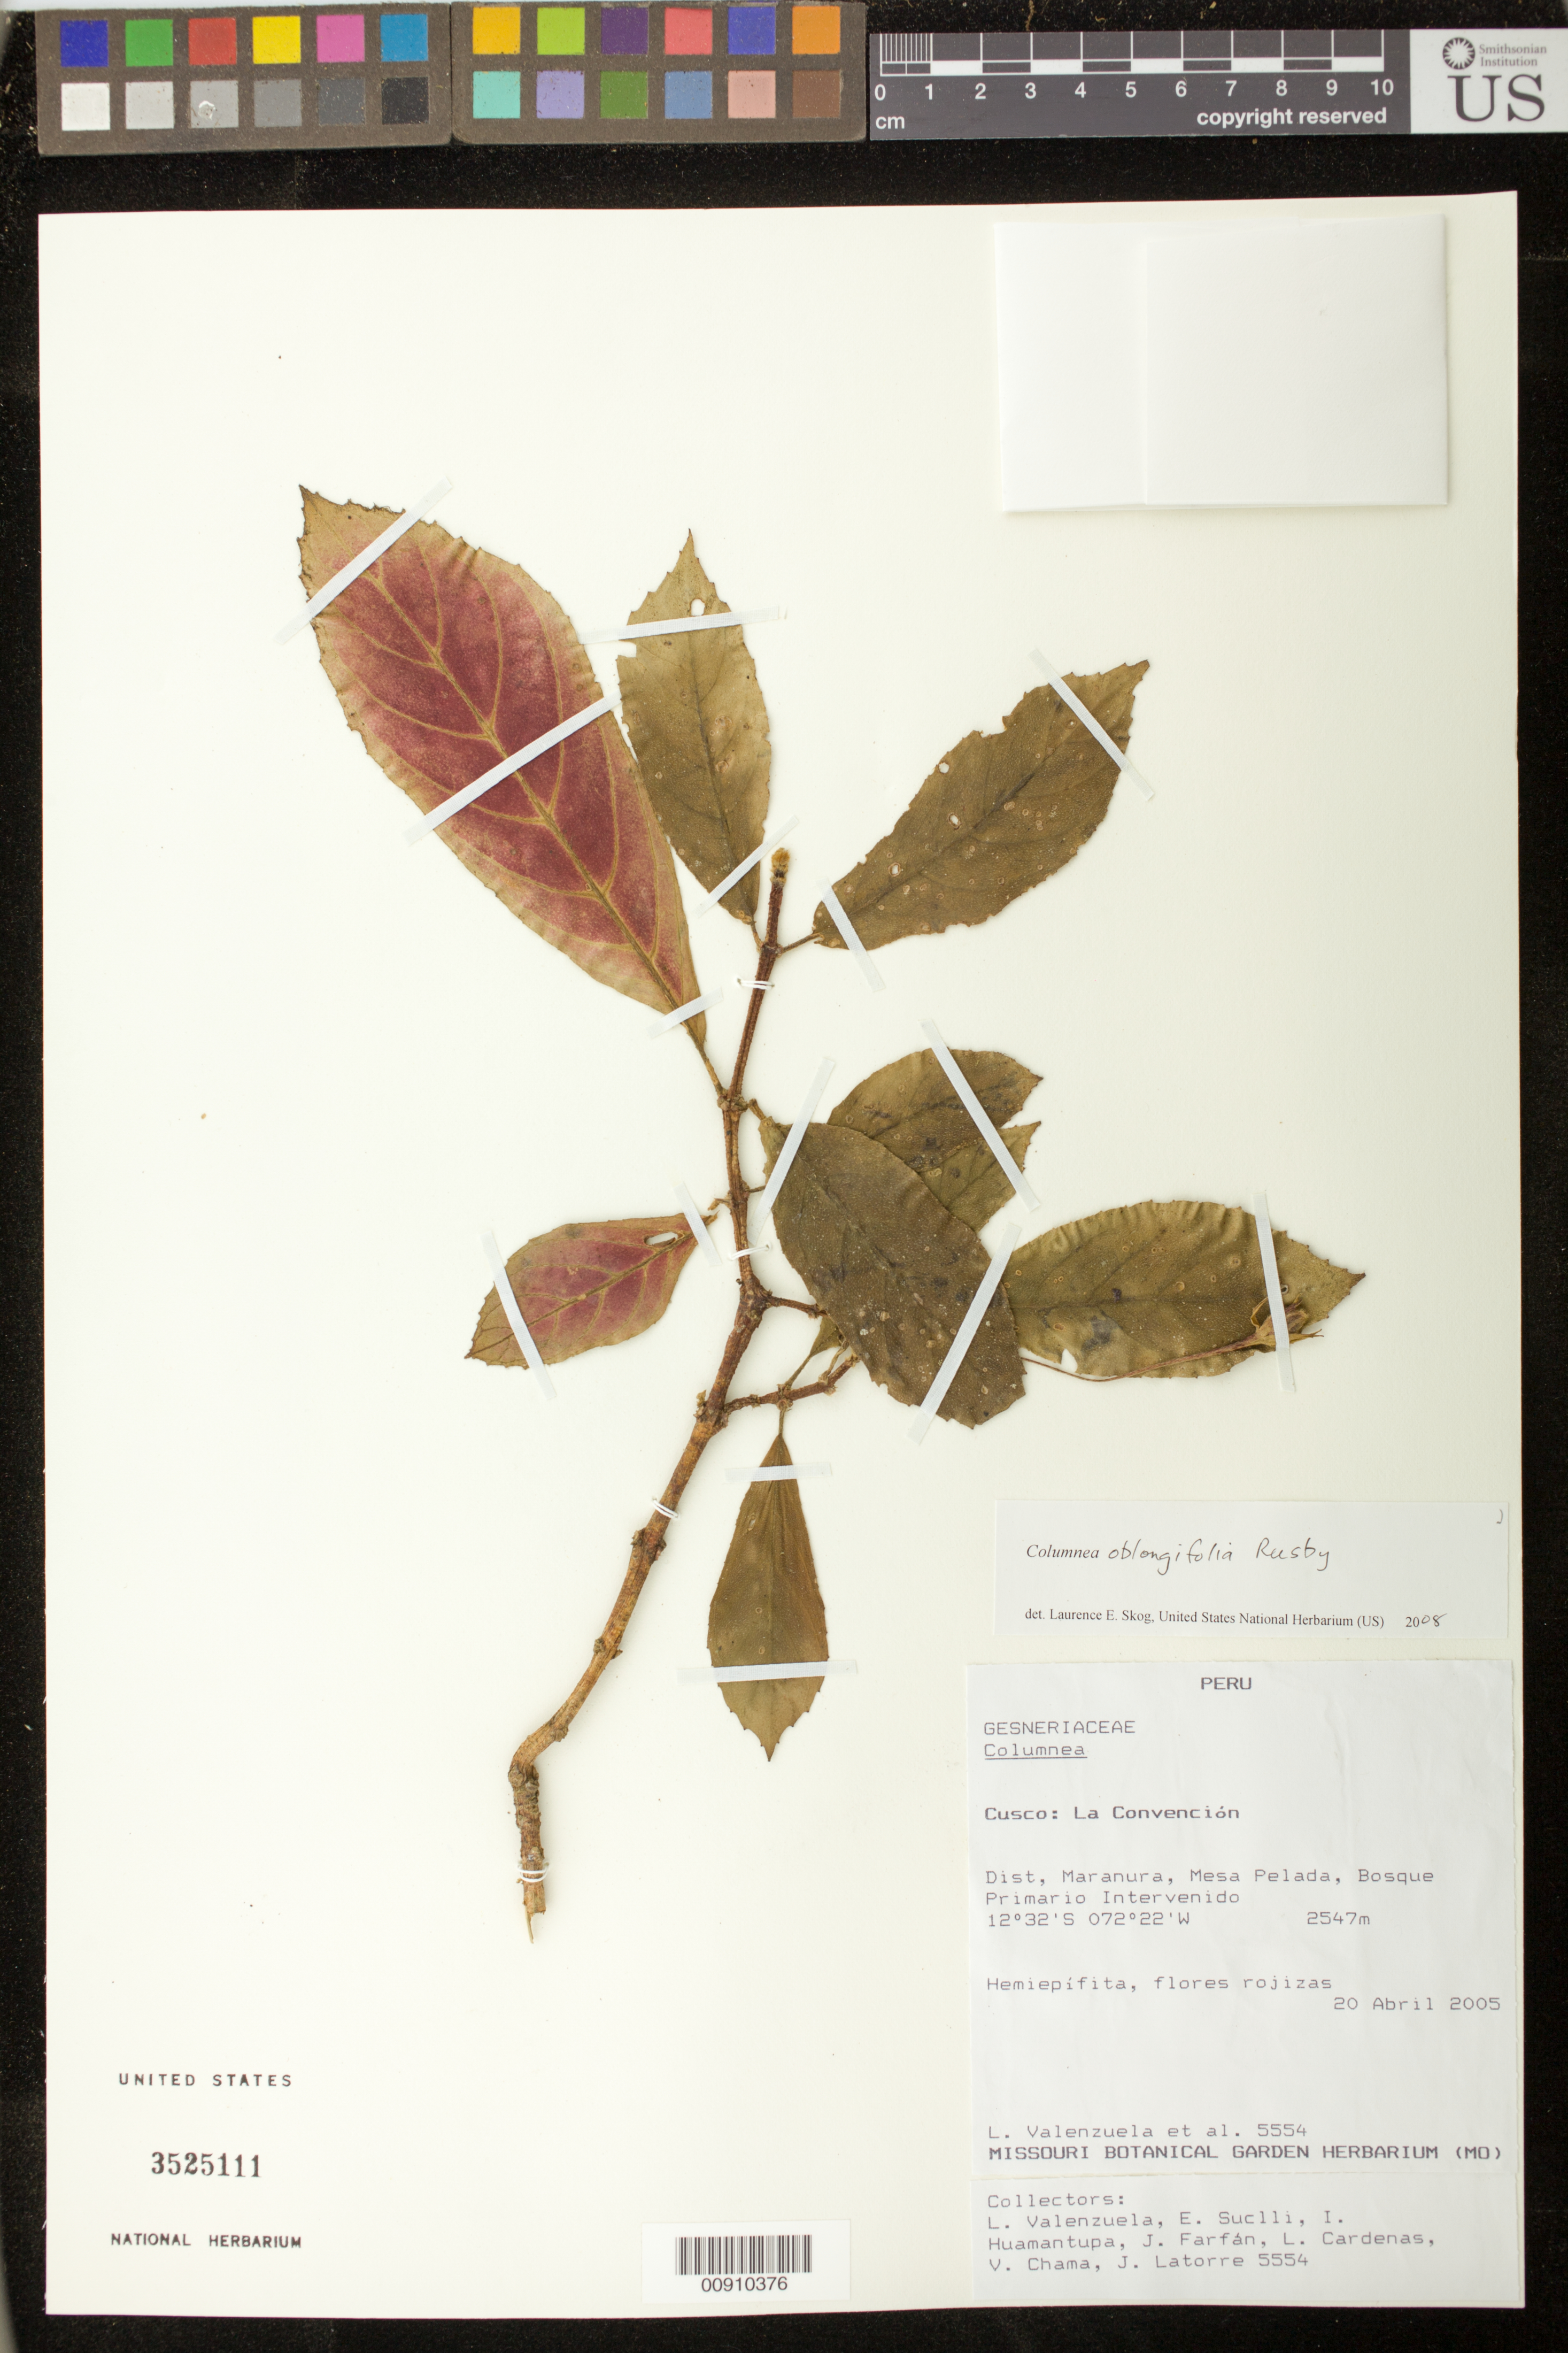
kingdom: Plantae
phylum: Tracheophyta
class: Magnoliopsida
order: Lamiales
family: Gesneriaceae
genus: Columnea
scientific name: Columnea oblongifolia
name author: Rusby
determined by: Skog, Laurence E.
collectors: L. Valenzuela & et al.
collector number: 5554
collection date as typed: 20 Apr 2005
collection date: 2005-04-20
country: Peru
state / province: Cusco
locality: Cusco: La Convención. Dist. Maranura, Mesa Pelada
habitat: Bosque primario intervenido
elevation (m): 2547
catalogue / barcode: US 3525111